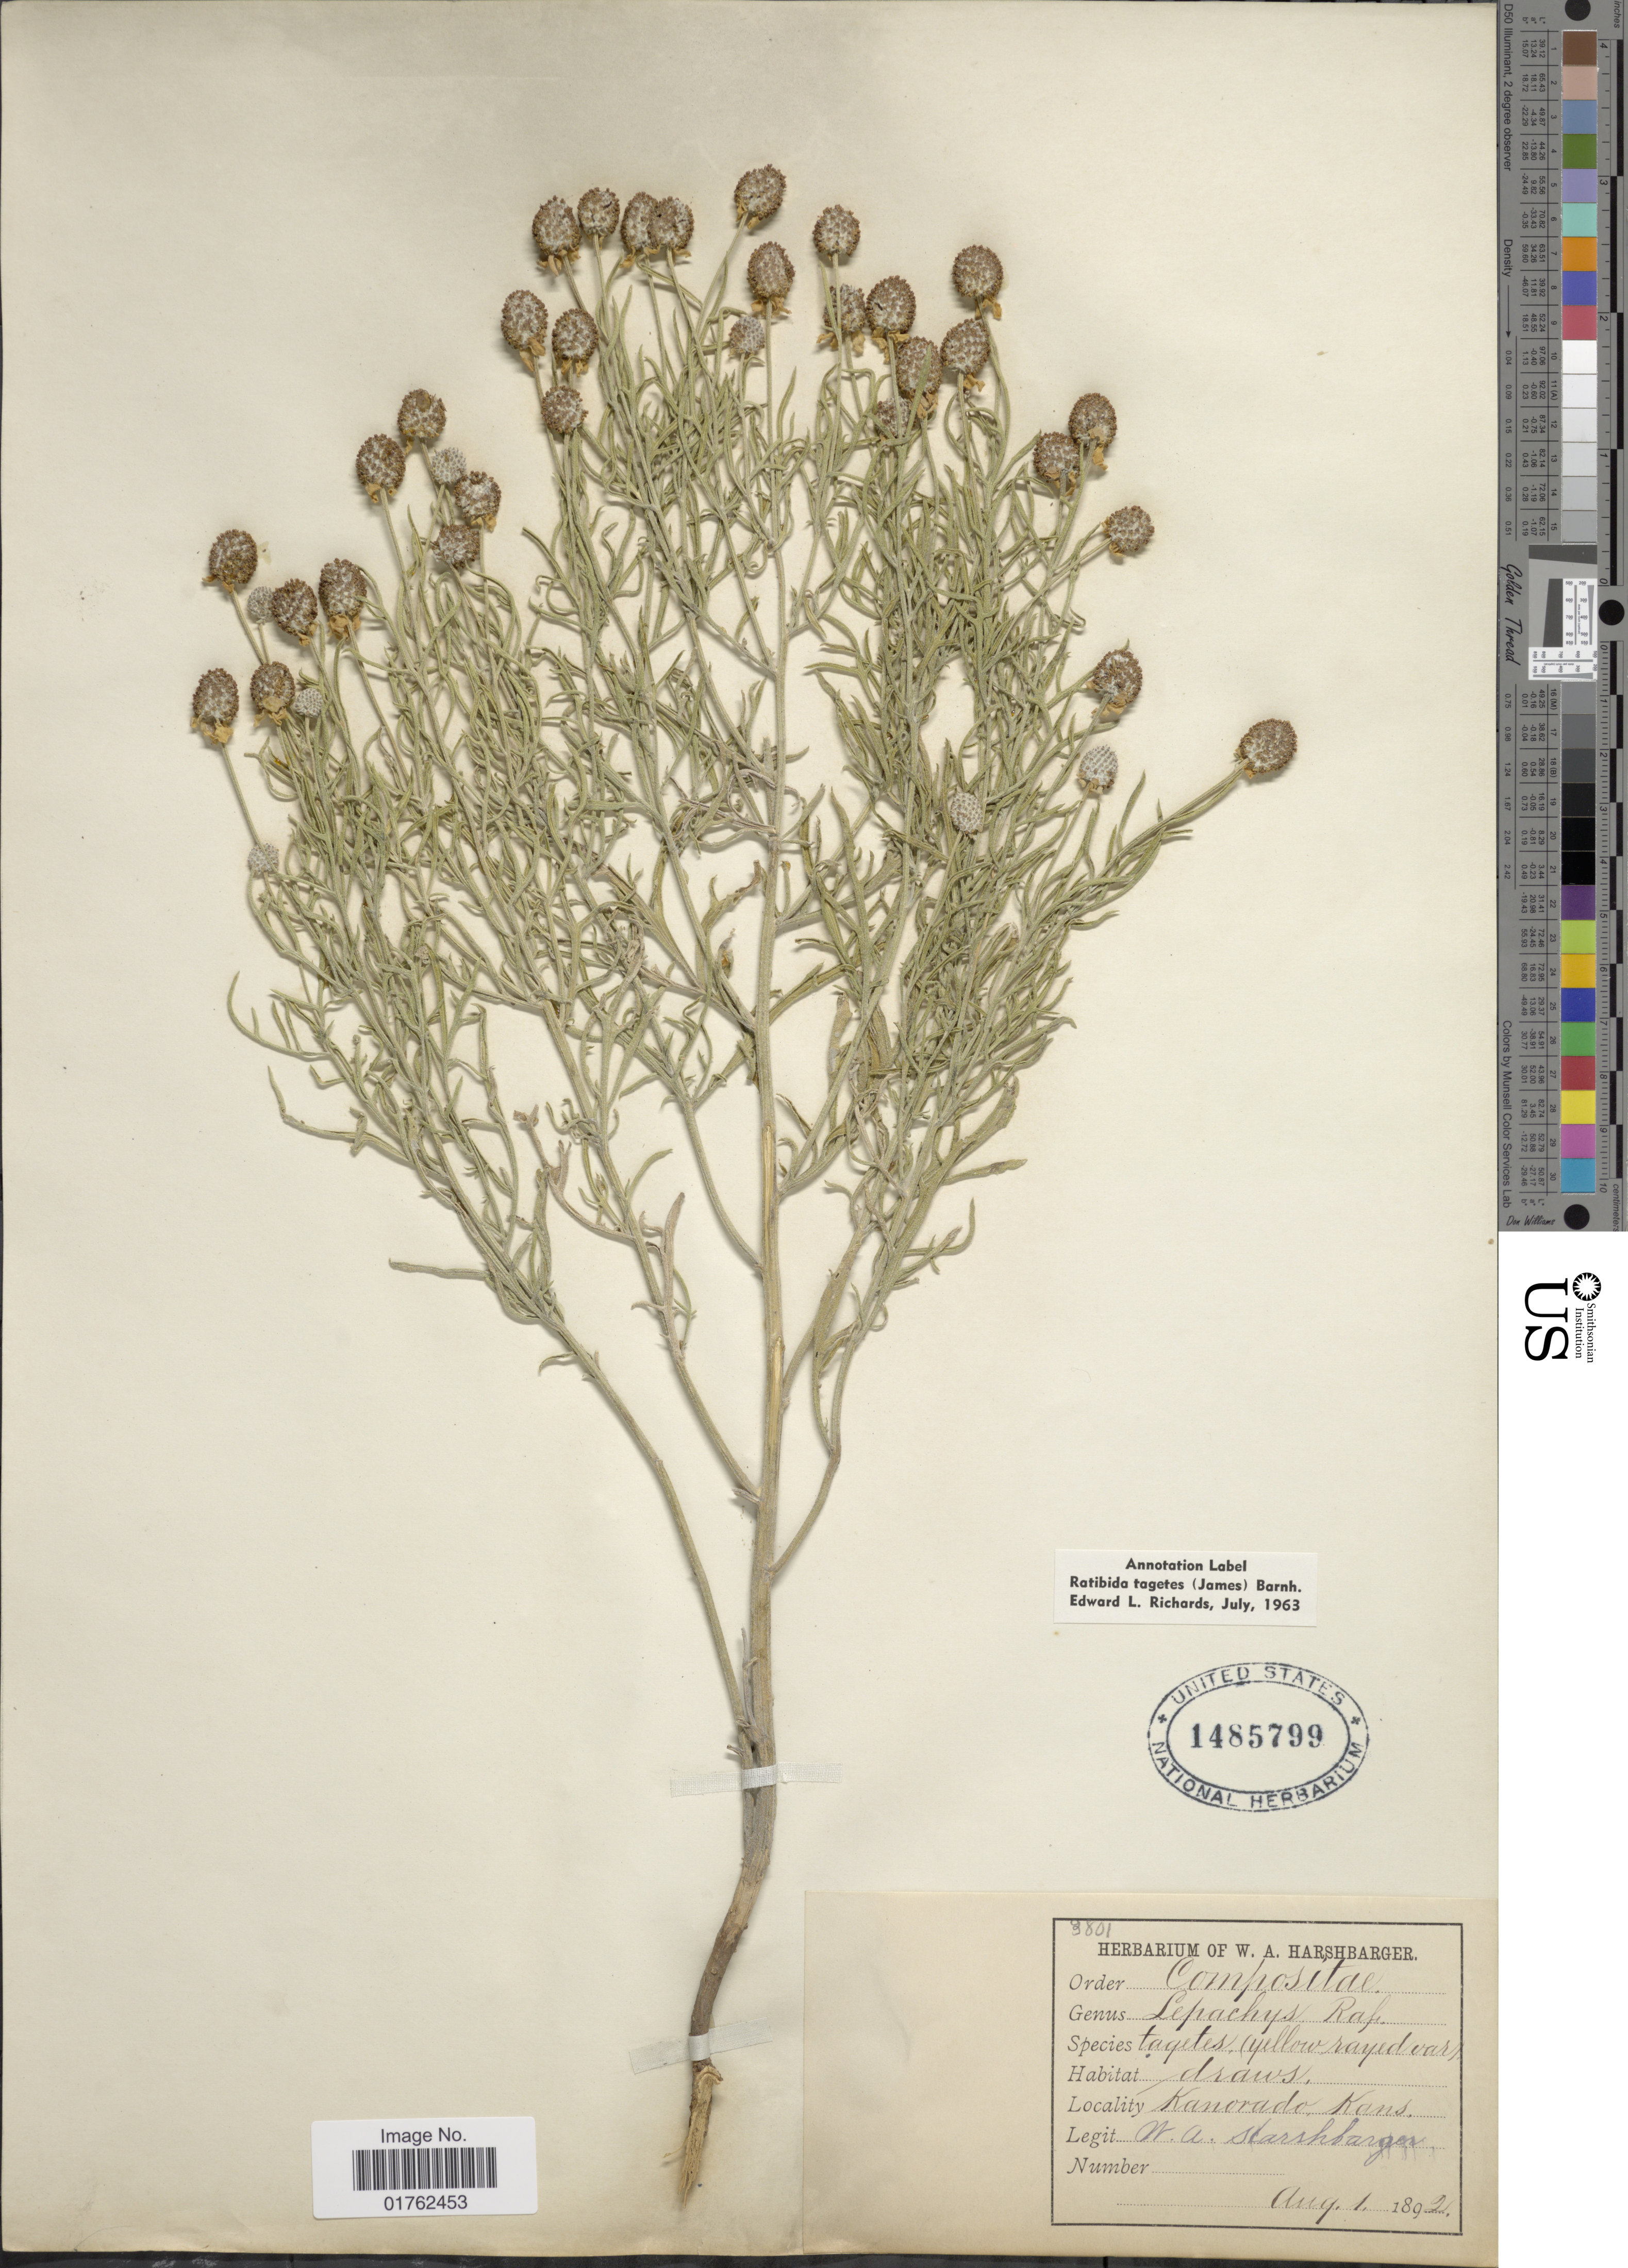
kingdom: Plantae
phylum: Tracheophyta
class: Magnoliopsida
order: Asterales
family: Asteraceae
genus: Ratibida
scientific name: Ratibida tagetes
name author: (James) Barnhart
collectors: W. Starshbarger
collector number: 3801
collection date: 1892-08-01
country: United States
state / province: Kansas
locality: Kanorado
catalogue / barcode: US 1485799